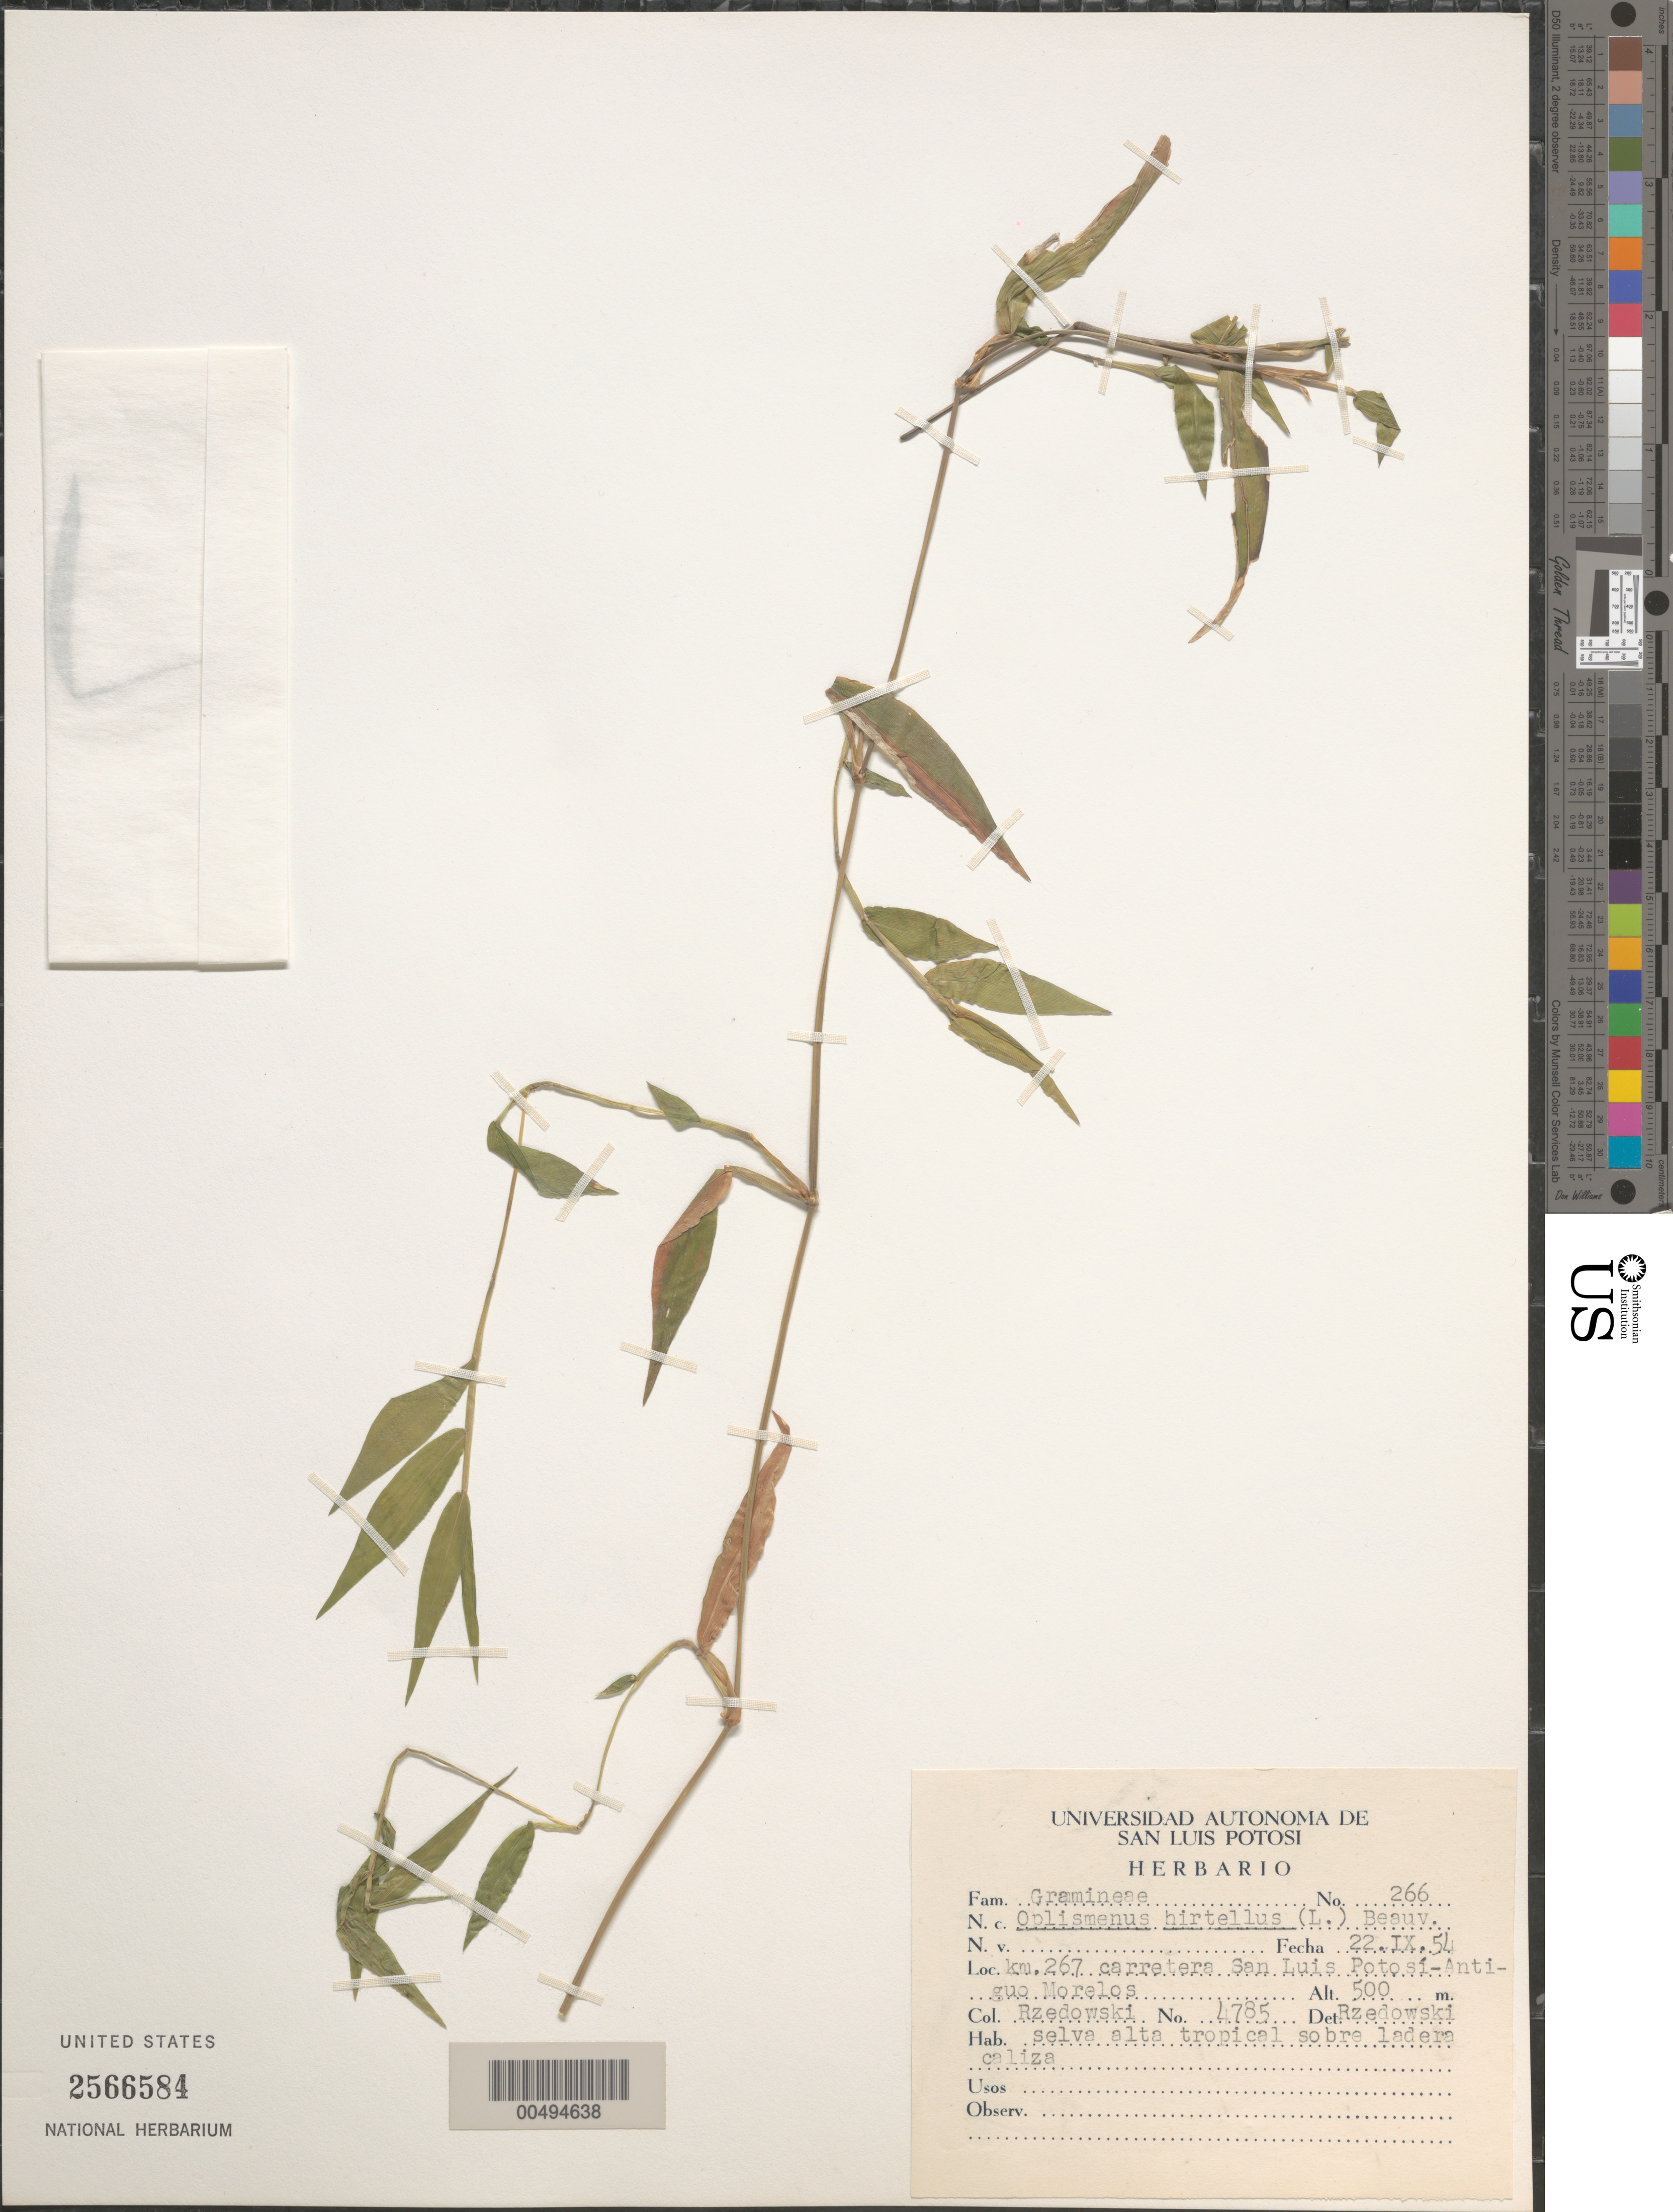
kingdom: Plantae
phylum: Tracheophyta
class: Liliopsida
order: Poales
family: Poaceae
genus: Oplismenus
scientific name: Oplismenus hirtellus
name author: (L.) P. Beauv.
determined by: Rzedowski, J.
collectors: J. Rzedowski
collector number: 4785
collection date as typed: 22 Sep 1954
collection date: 1954-09-22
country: Mexico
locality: Km 267 carretera San Luis Potos¡ - Antiguo Morelos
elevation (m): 500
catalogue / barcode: US 2566584